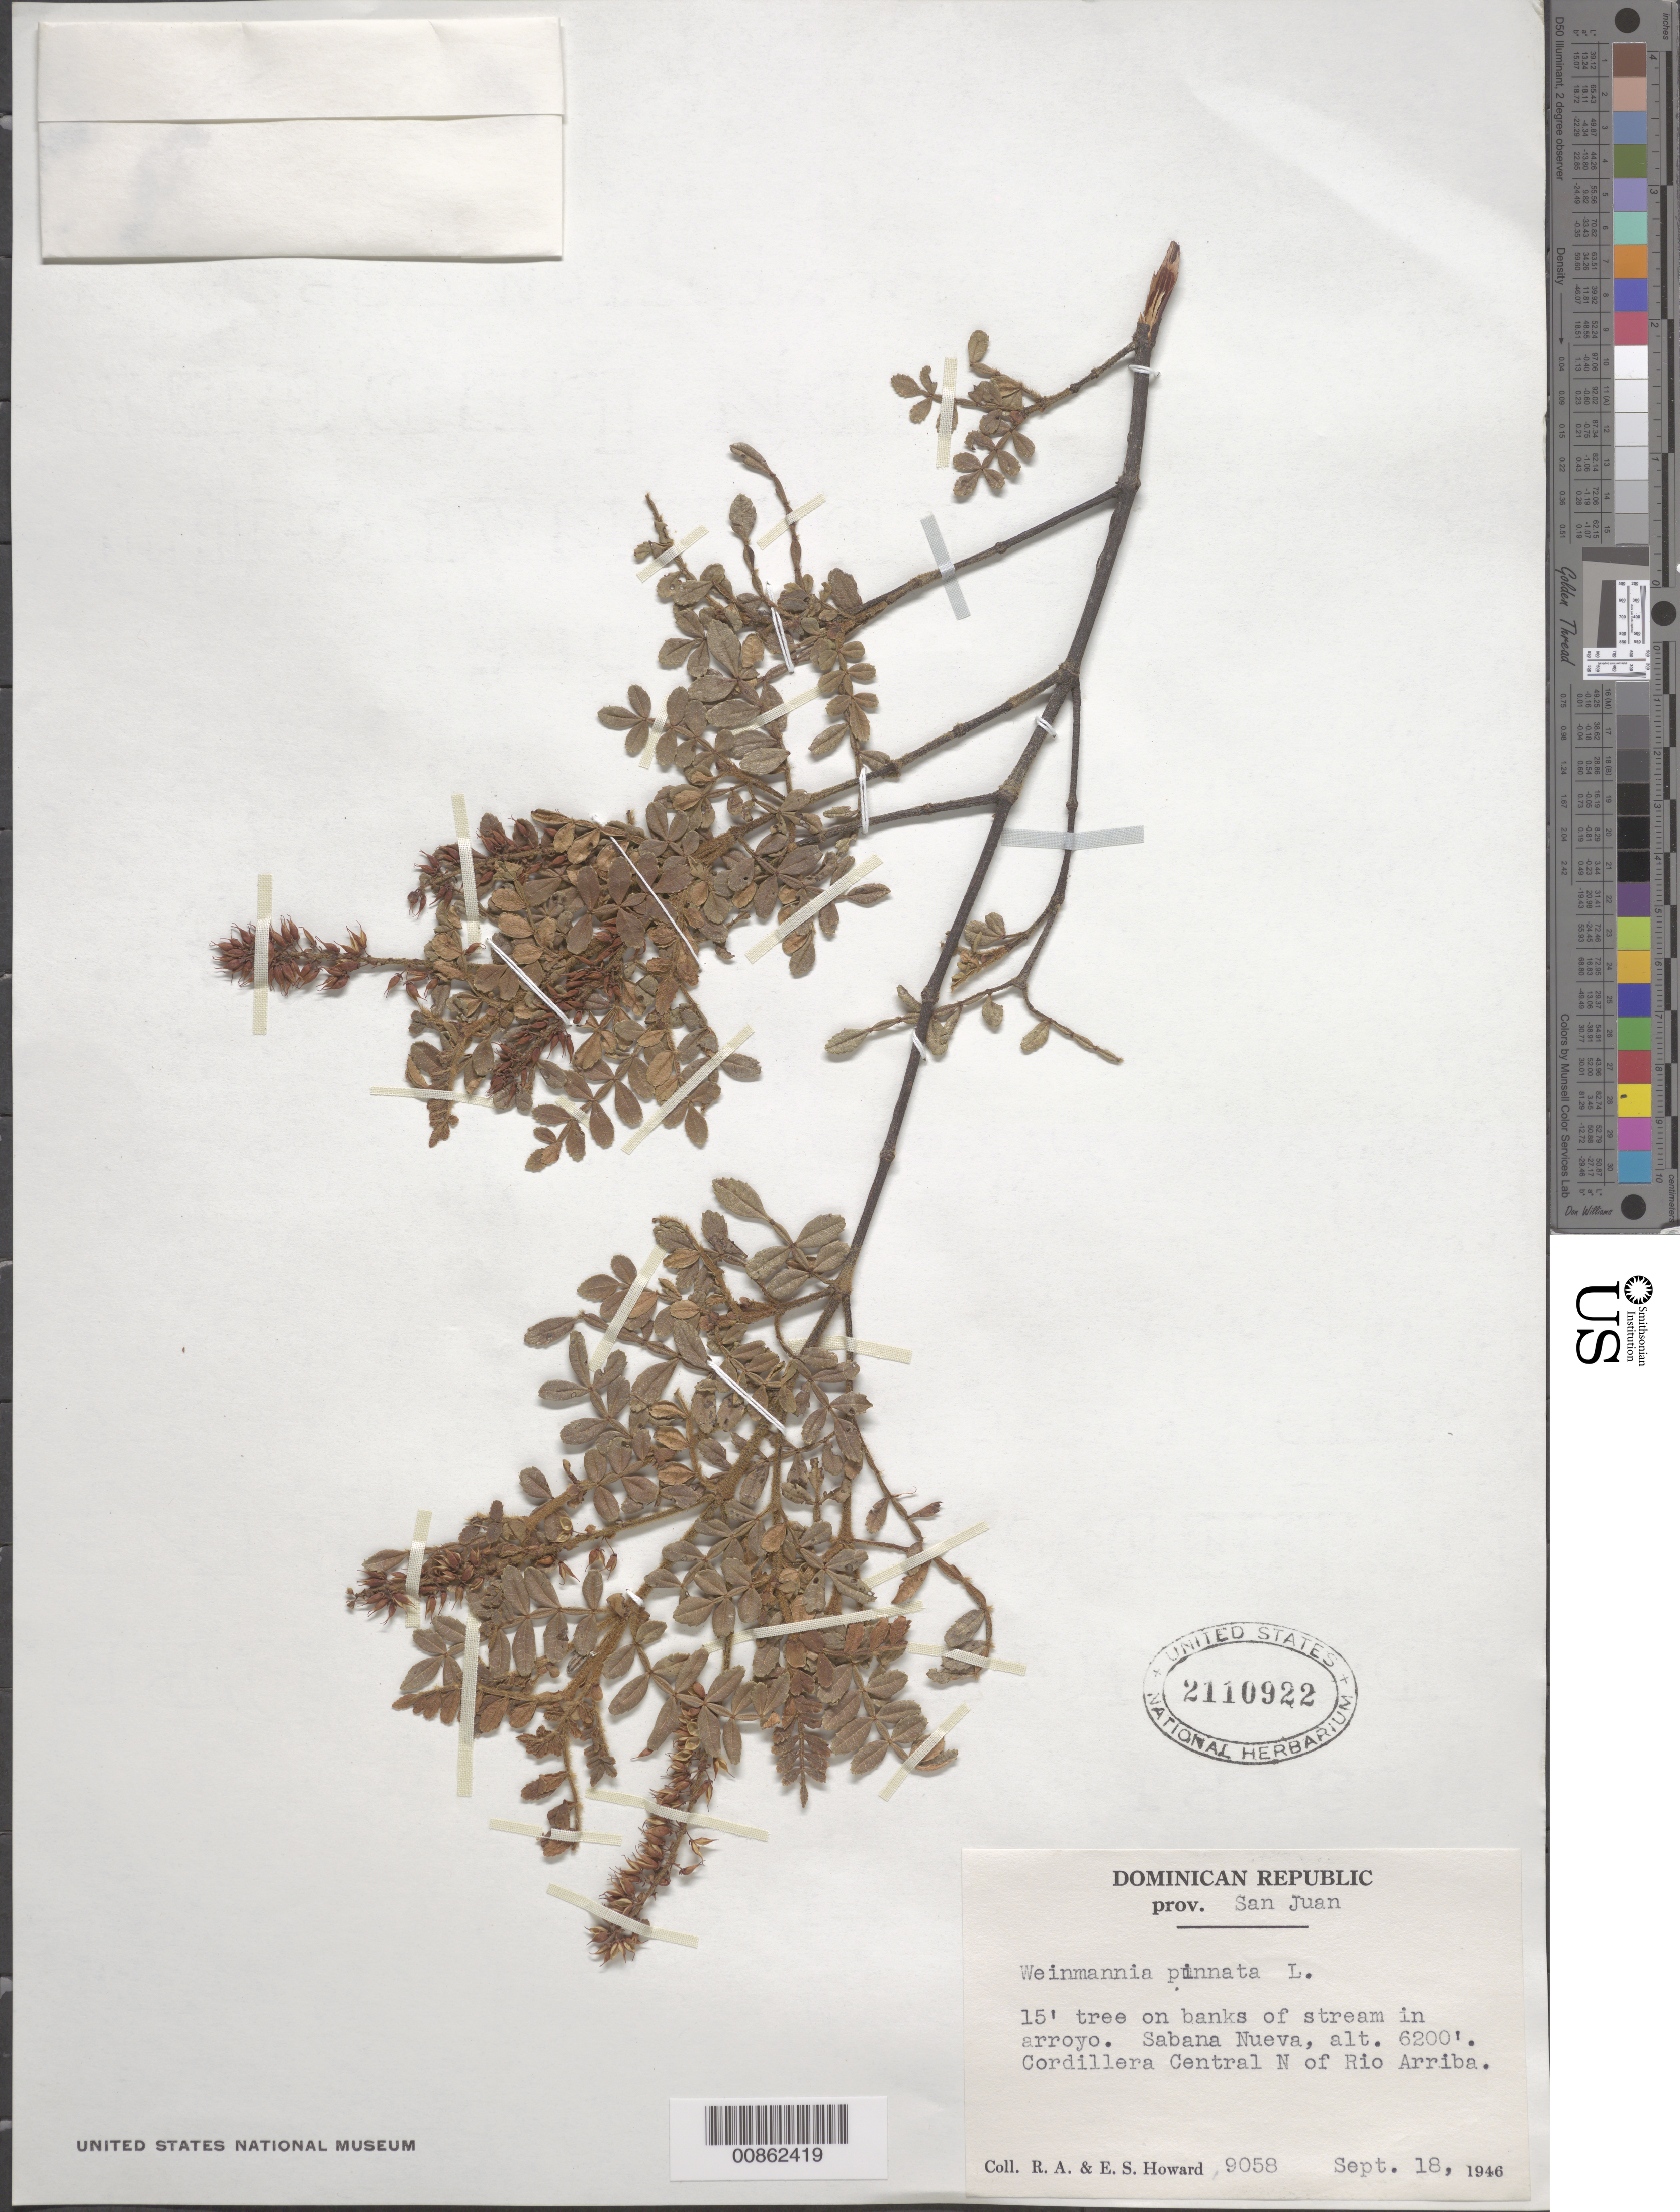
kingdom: Plantae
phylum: Tracheophyta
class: Magnoliopsida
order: Oxalidales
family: Cunoniaceae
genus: Weinmannia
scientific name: Weinmannia pinnata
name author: L.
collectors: R. A. Howard & E. S. Howard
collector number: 9058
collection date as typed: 18 Sep 1946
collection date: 1946-09-18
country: Dominican Republic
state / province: San Juan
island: Hispaniola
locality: Sabana Nueva, Cordillera Central N of Río Arriba.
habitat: On banks of stream in arroyo.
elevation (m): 1890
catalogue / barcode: US 2110922